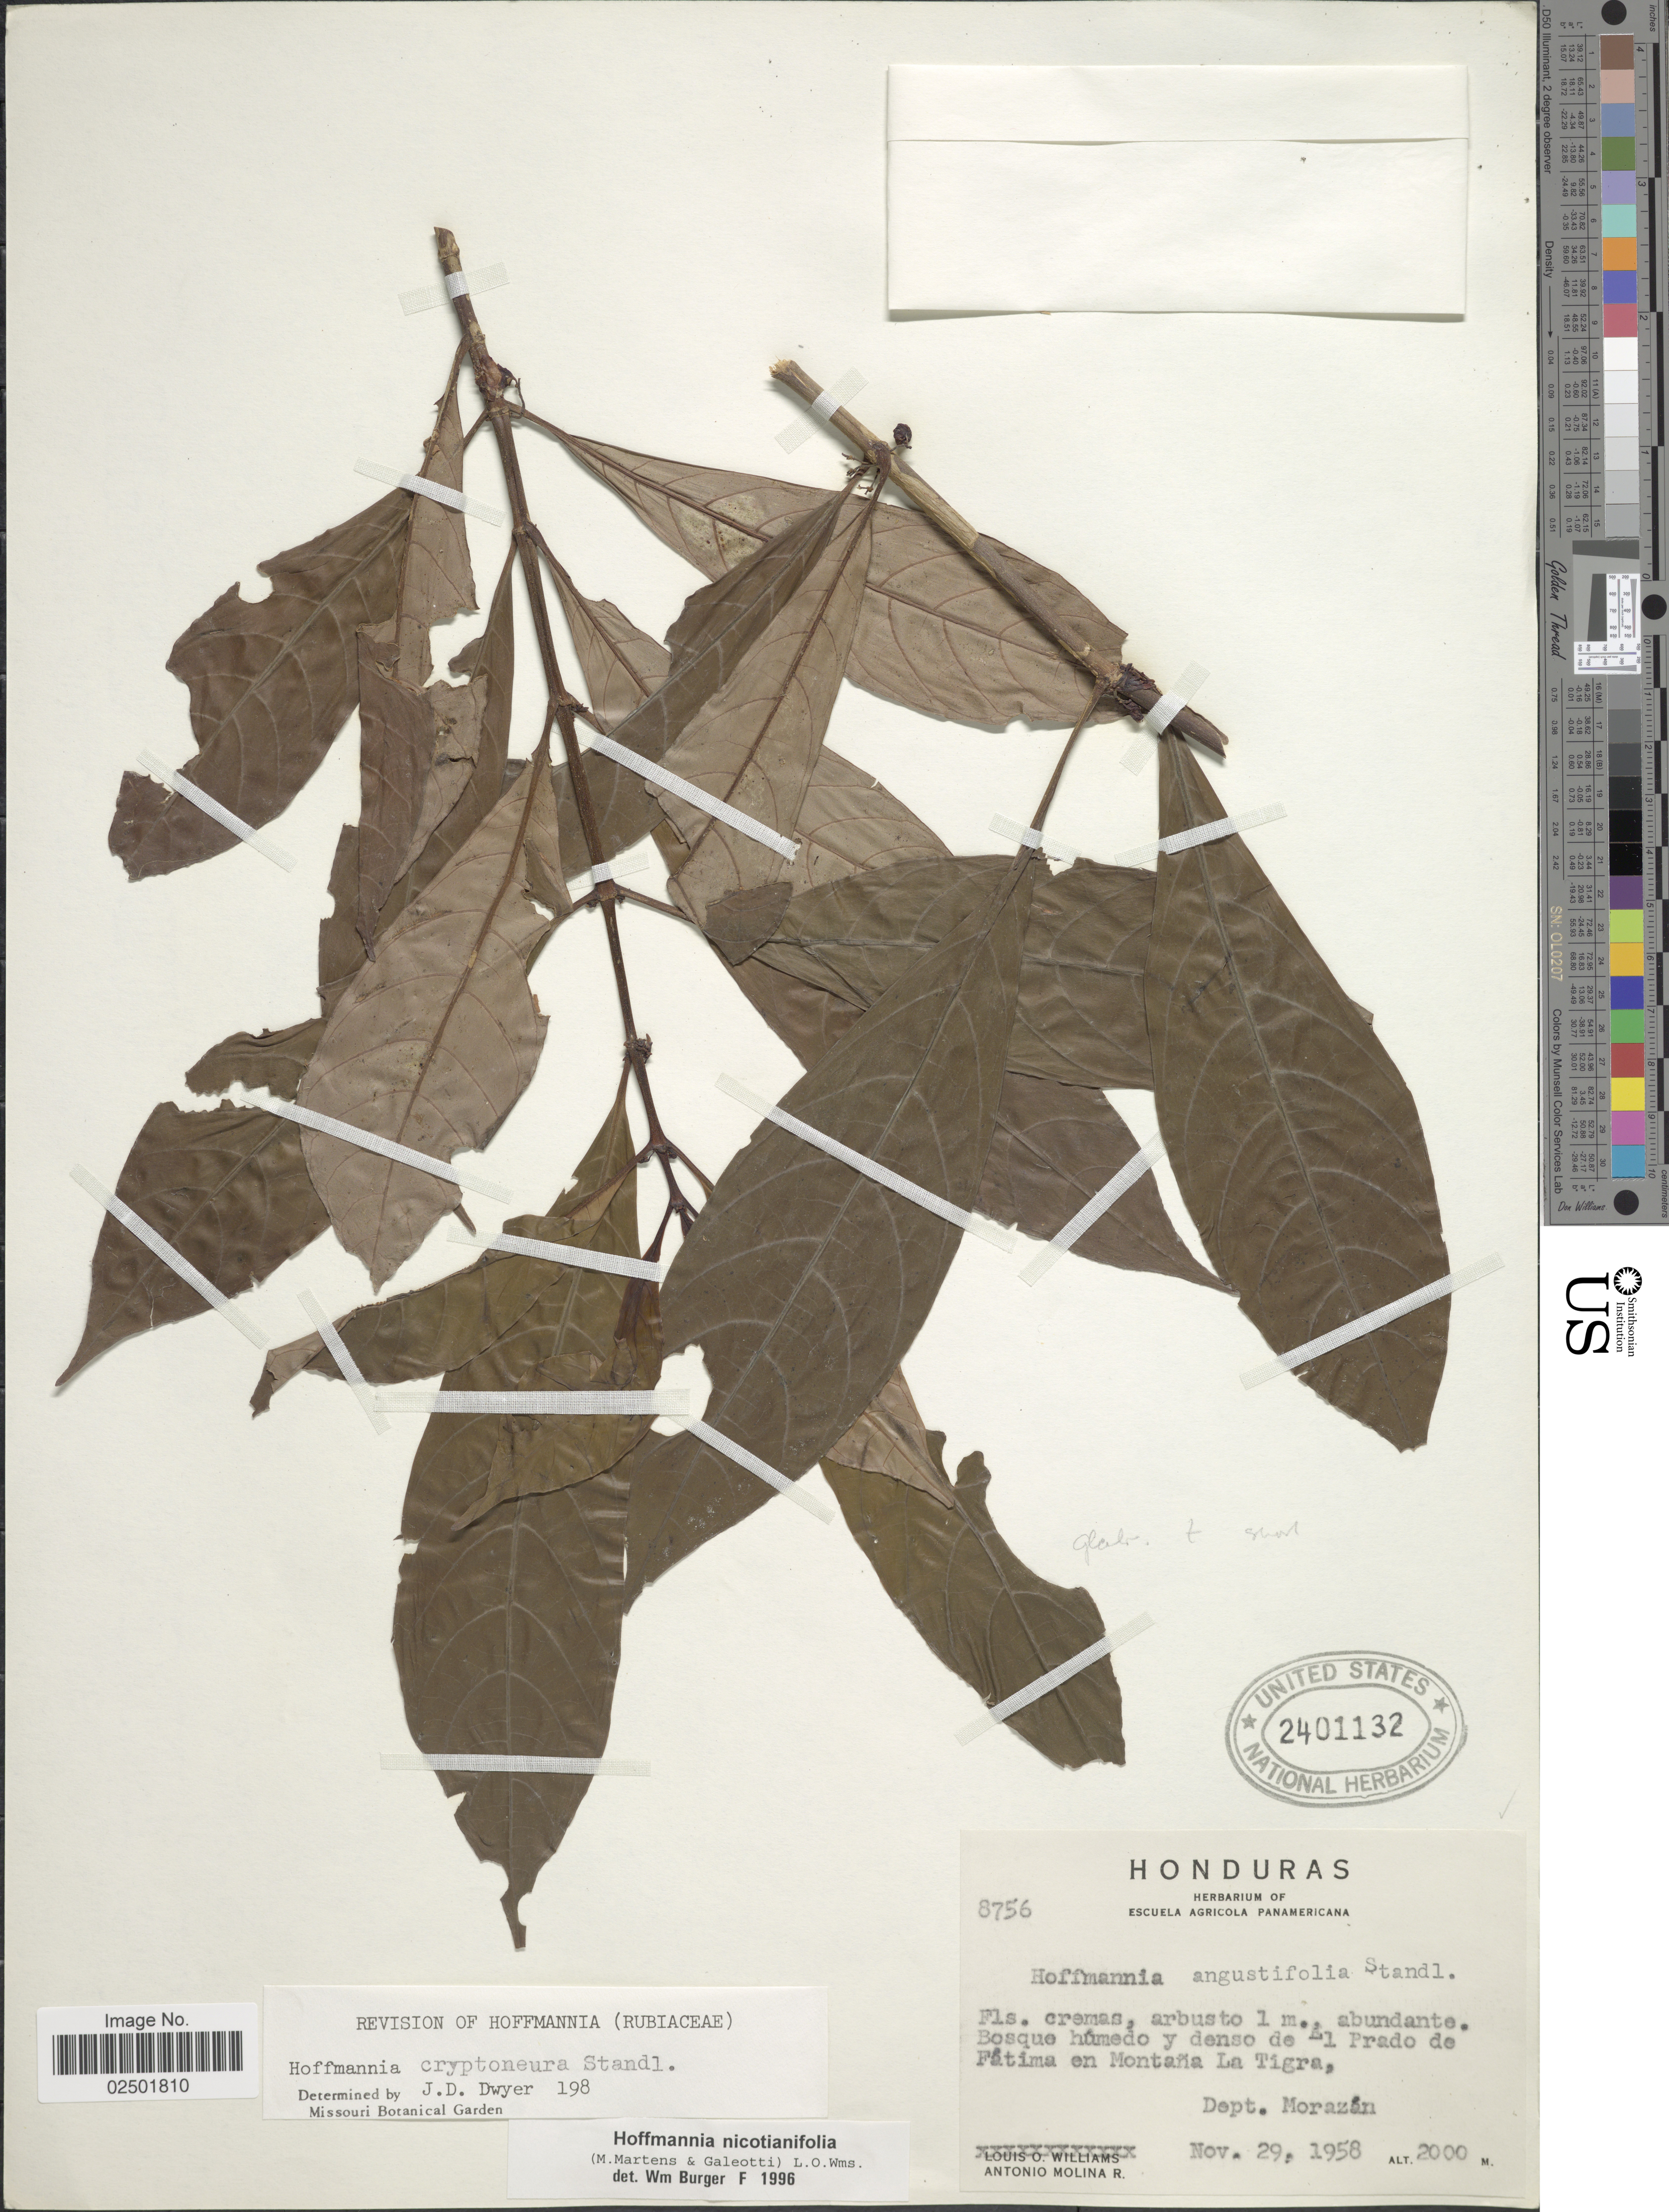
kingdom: Plantae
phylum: Tracheophyta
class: Magnoliopsida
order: Gentianales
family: Rubiaceae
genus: Hoffmannia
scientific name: Hoffmannia nicotianifolia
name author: (M. Martens & Galeoti) L.O. Williams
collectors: A. Molina R.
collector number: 8756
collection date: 1958-11-29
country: Honduras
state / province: Fco. Morazán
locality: Bosque húmedo y denso de El Prado de Fátima en Montaña La Tigre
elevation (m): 2000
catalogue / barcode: US 2401132